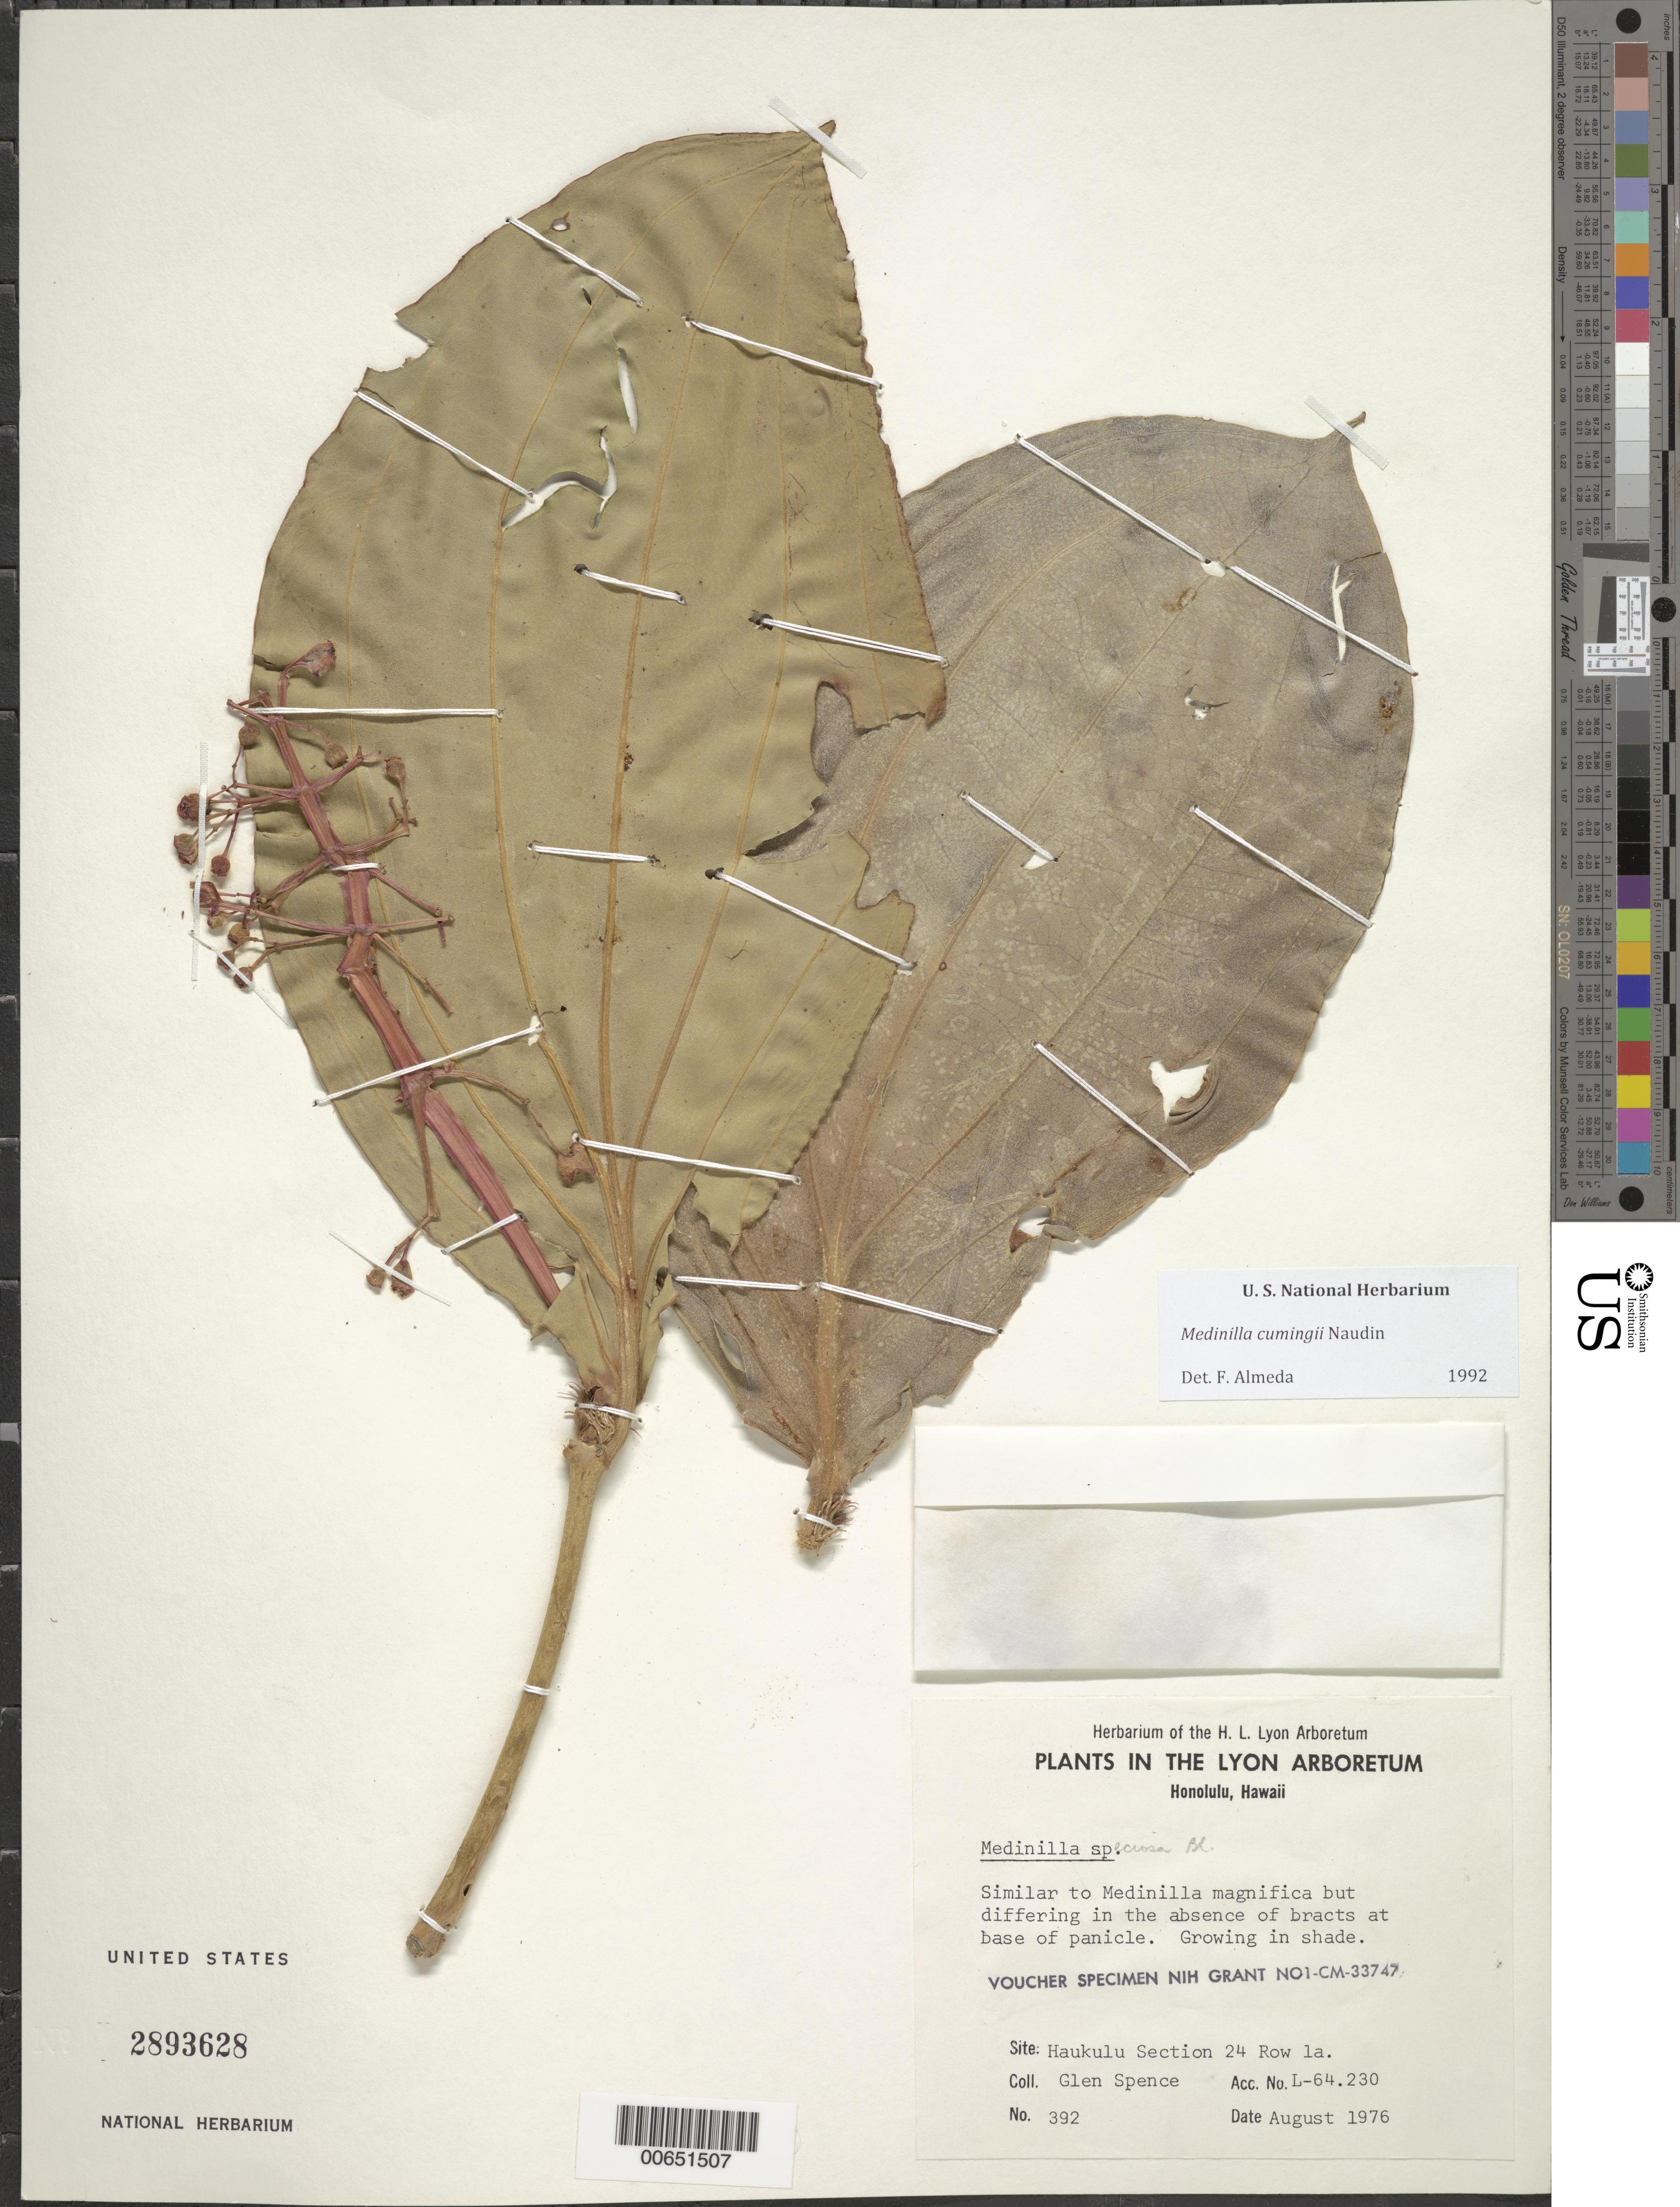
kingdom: Plantae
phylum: Tracheophyta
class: Magnoliopsida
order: Myrtales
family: Melastomataceae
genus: Medinilla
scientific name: Medinilla cummingii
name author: Naudin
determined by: Almeda, F.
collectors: G. Spence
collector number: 392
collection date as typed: Aug 1976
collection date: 1976-08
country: United States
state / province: Hawaii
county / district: Honolulu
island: Oahu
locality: Honolulu, Lyon Arboretum, Haukulu Section 24, Row 1a.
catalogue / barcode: US 2893628